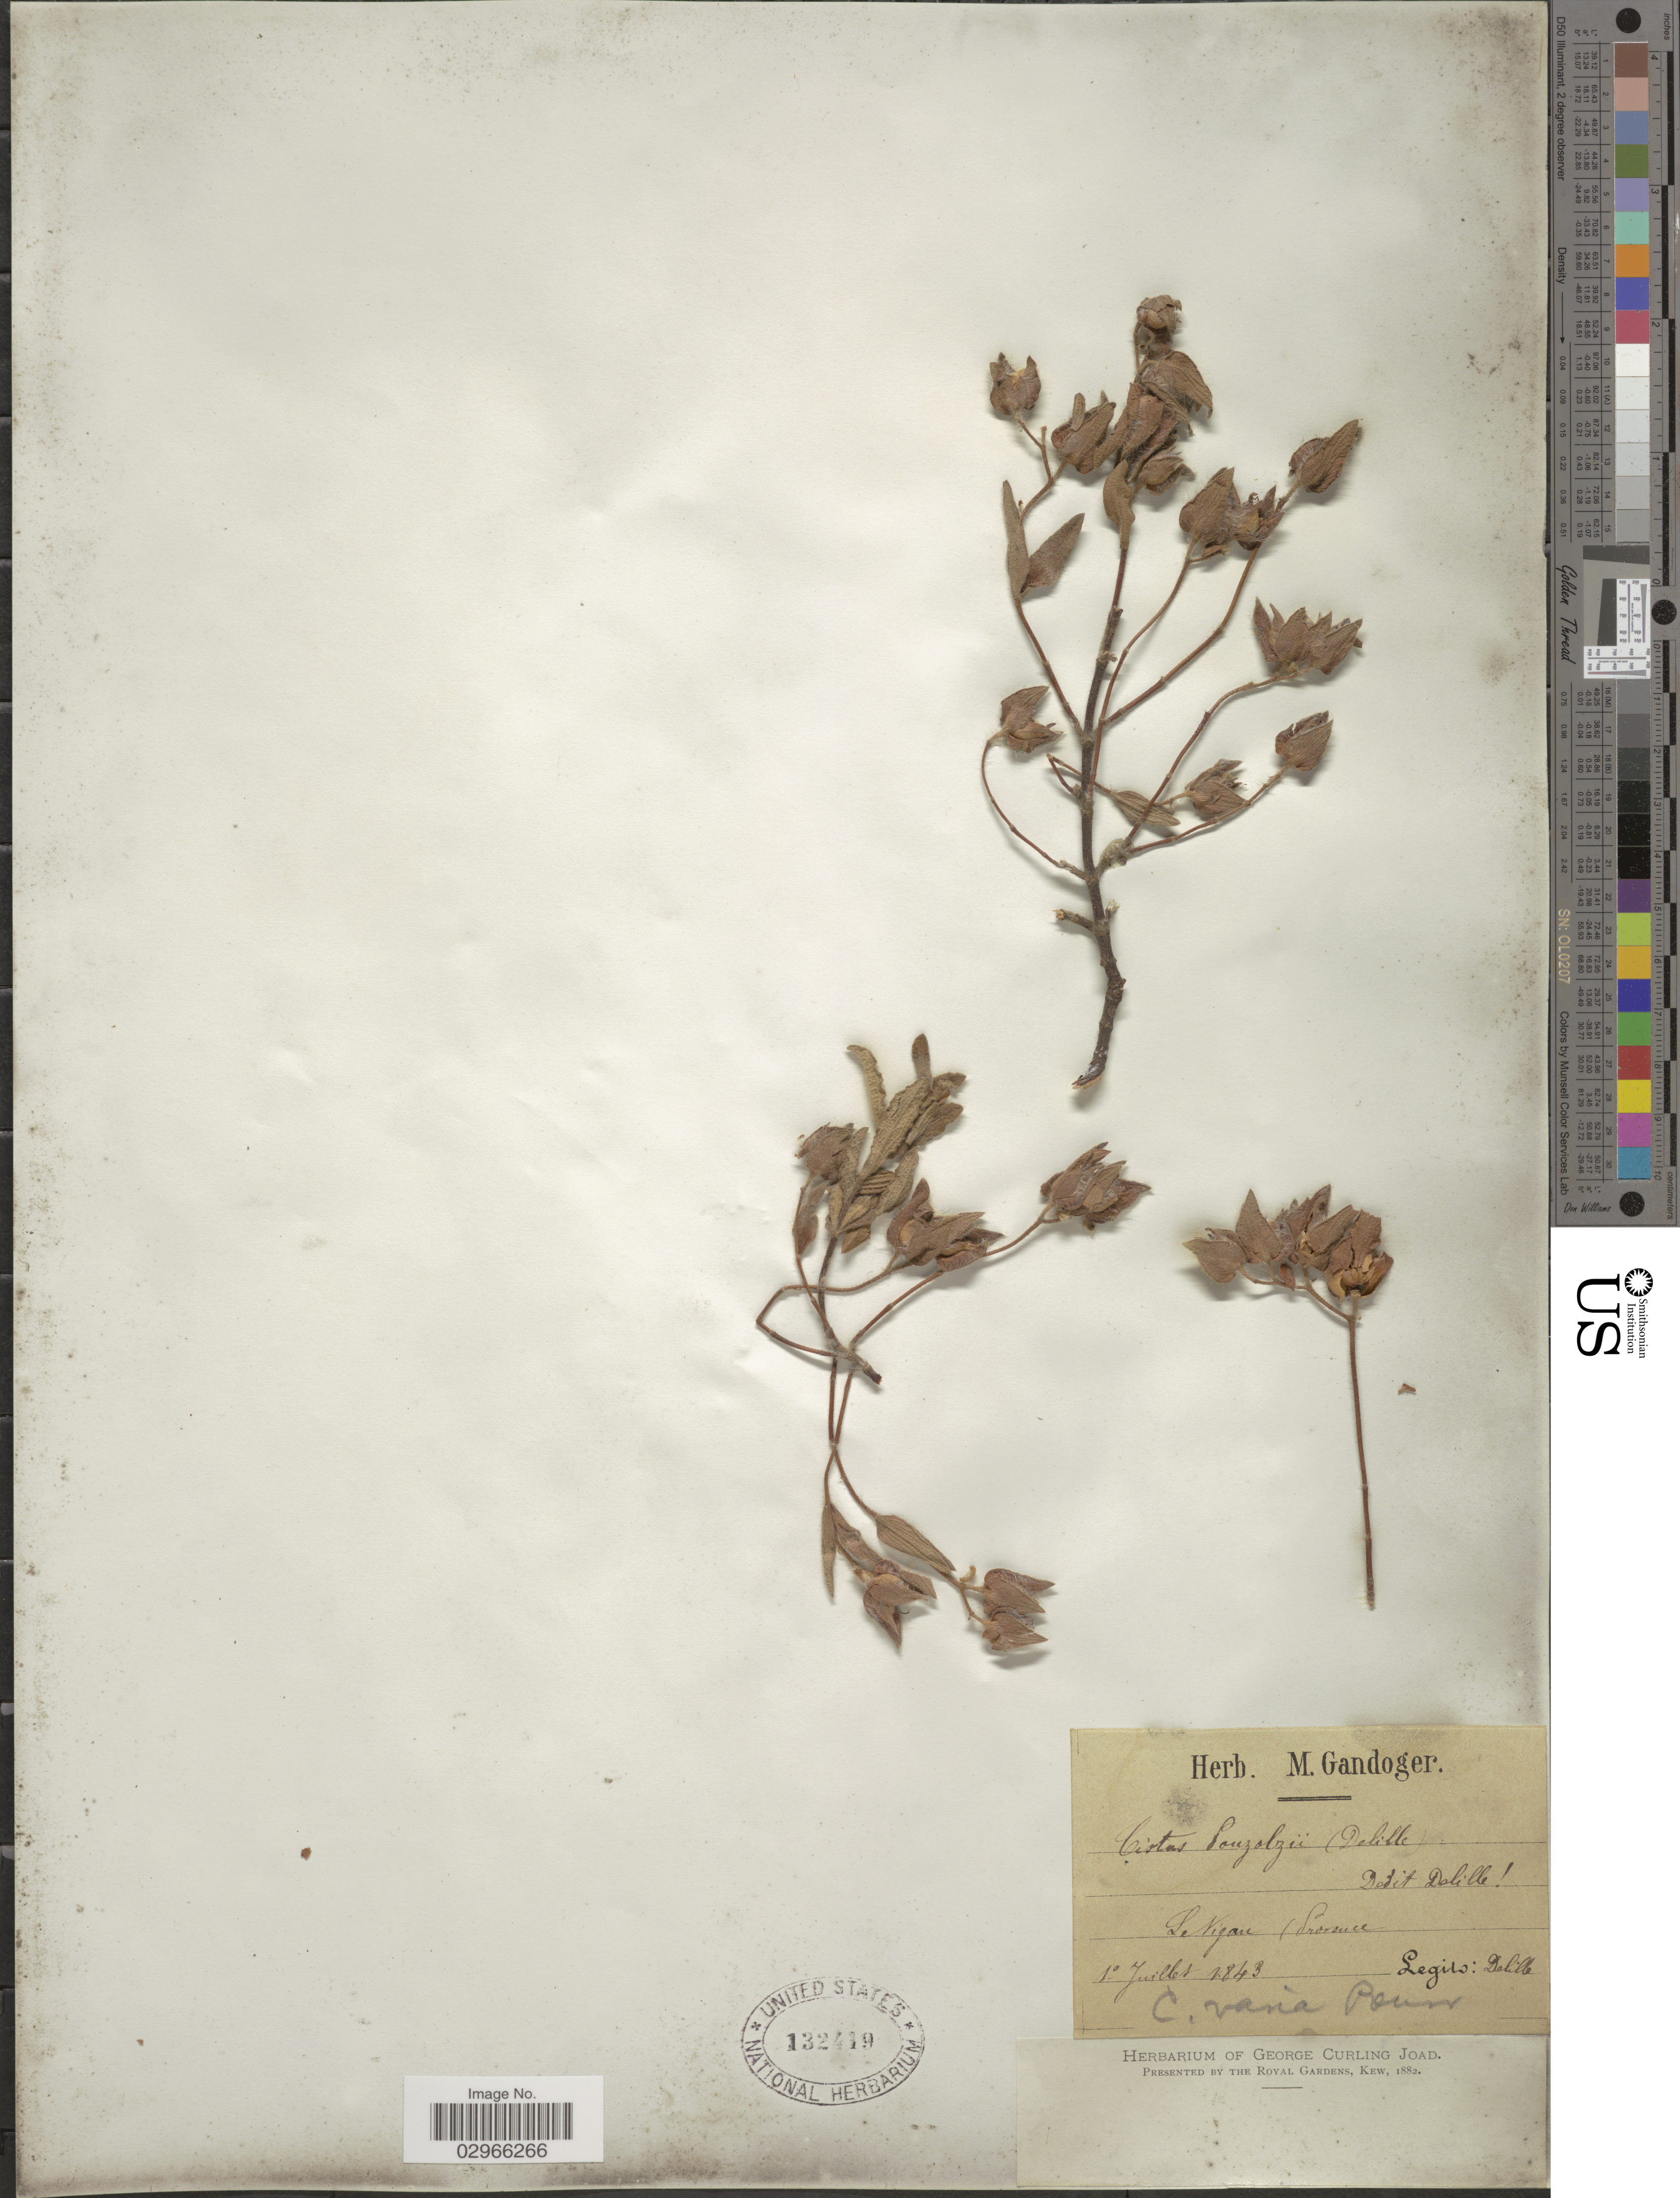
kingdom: Plantae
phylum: Tracheophyta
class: Magnoliopsida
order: Malvales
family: Cistaceae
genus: Cistus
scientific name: Cistus pouzolzii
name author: Delile ex Gren. & Godr.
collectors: Delille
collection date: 1843-07-01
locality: L Vigan (drorouce). [unsure placement] [interpreted]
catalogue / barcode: US 132419